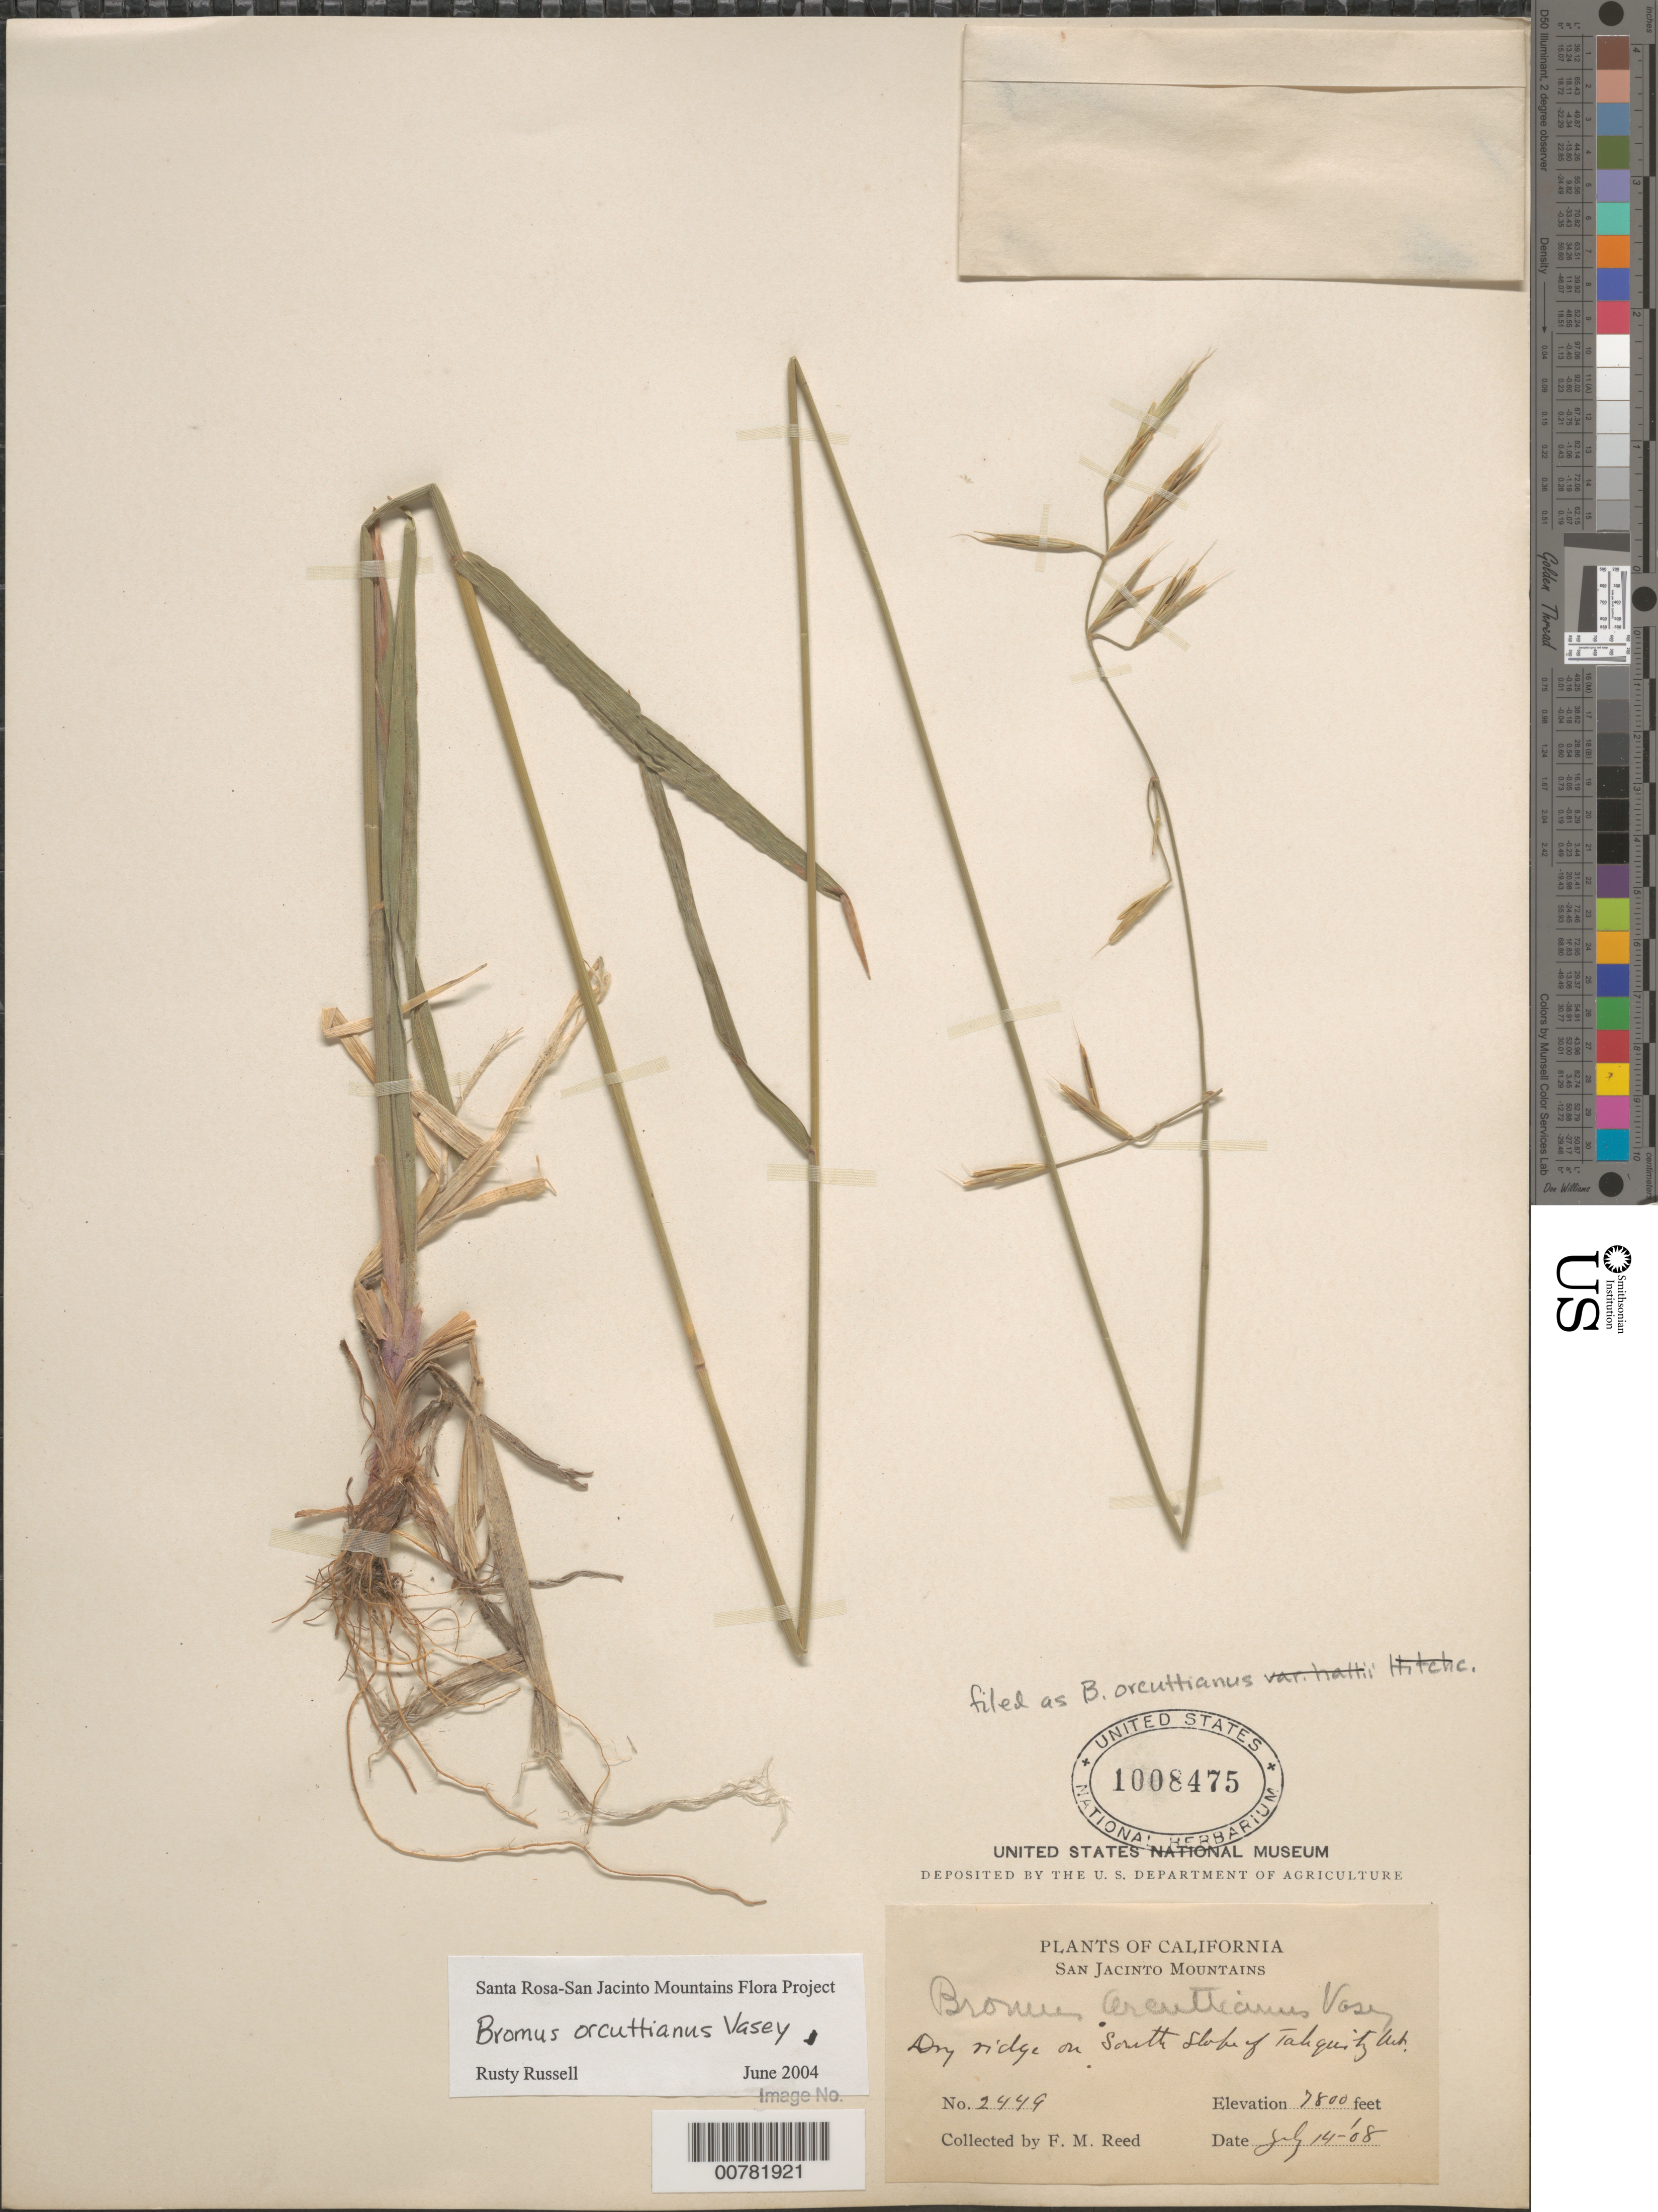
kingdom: Plantae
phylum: Tracheophyta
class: Liliopsida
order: Poales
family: Poaceae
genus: Bromus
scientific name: Bromus orcuttianus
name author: Vasey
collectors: F. Reed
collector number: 2449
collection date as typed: Transcribed d/m/y: 14/7/8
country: United States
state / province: California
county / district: Riverside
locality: San Jacinto Mountains. Dry ridge on South Slope of Tahquitz Mt.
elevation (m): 2377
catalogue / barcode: US 1008475